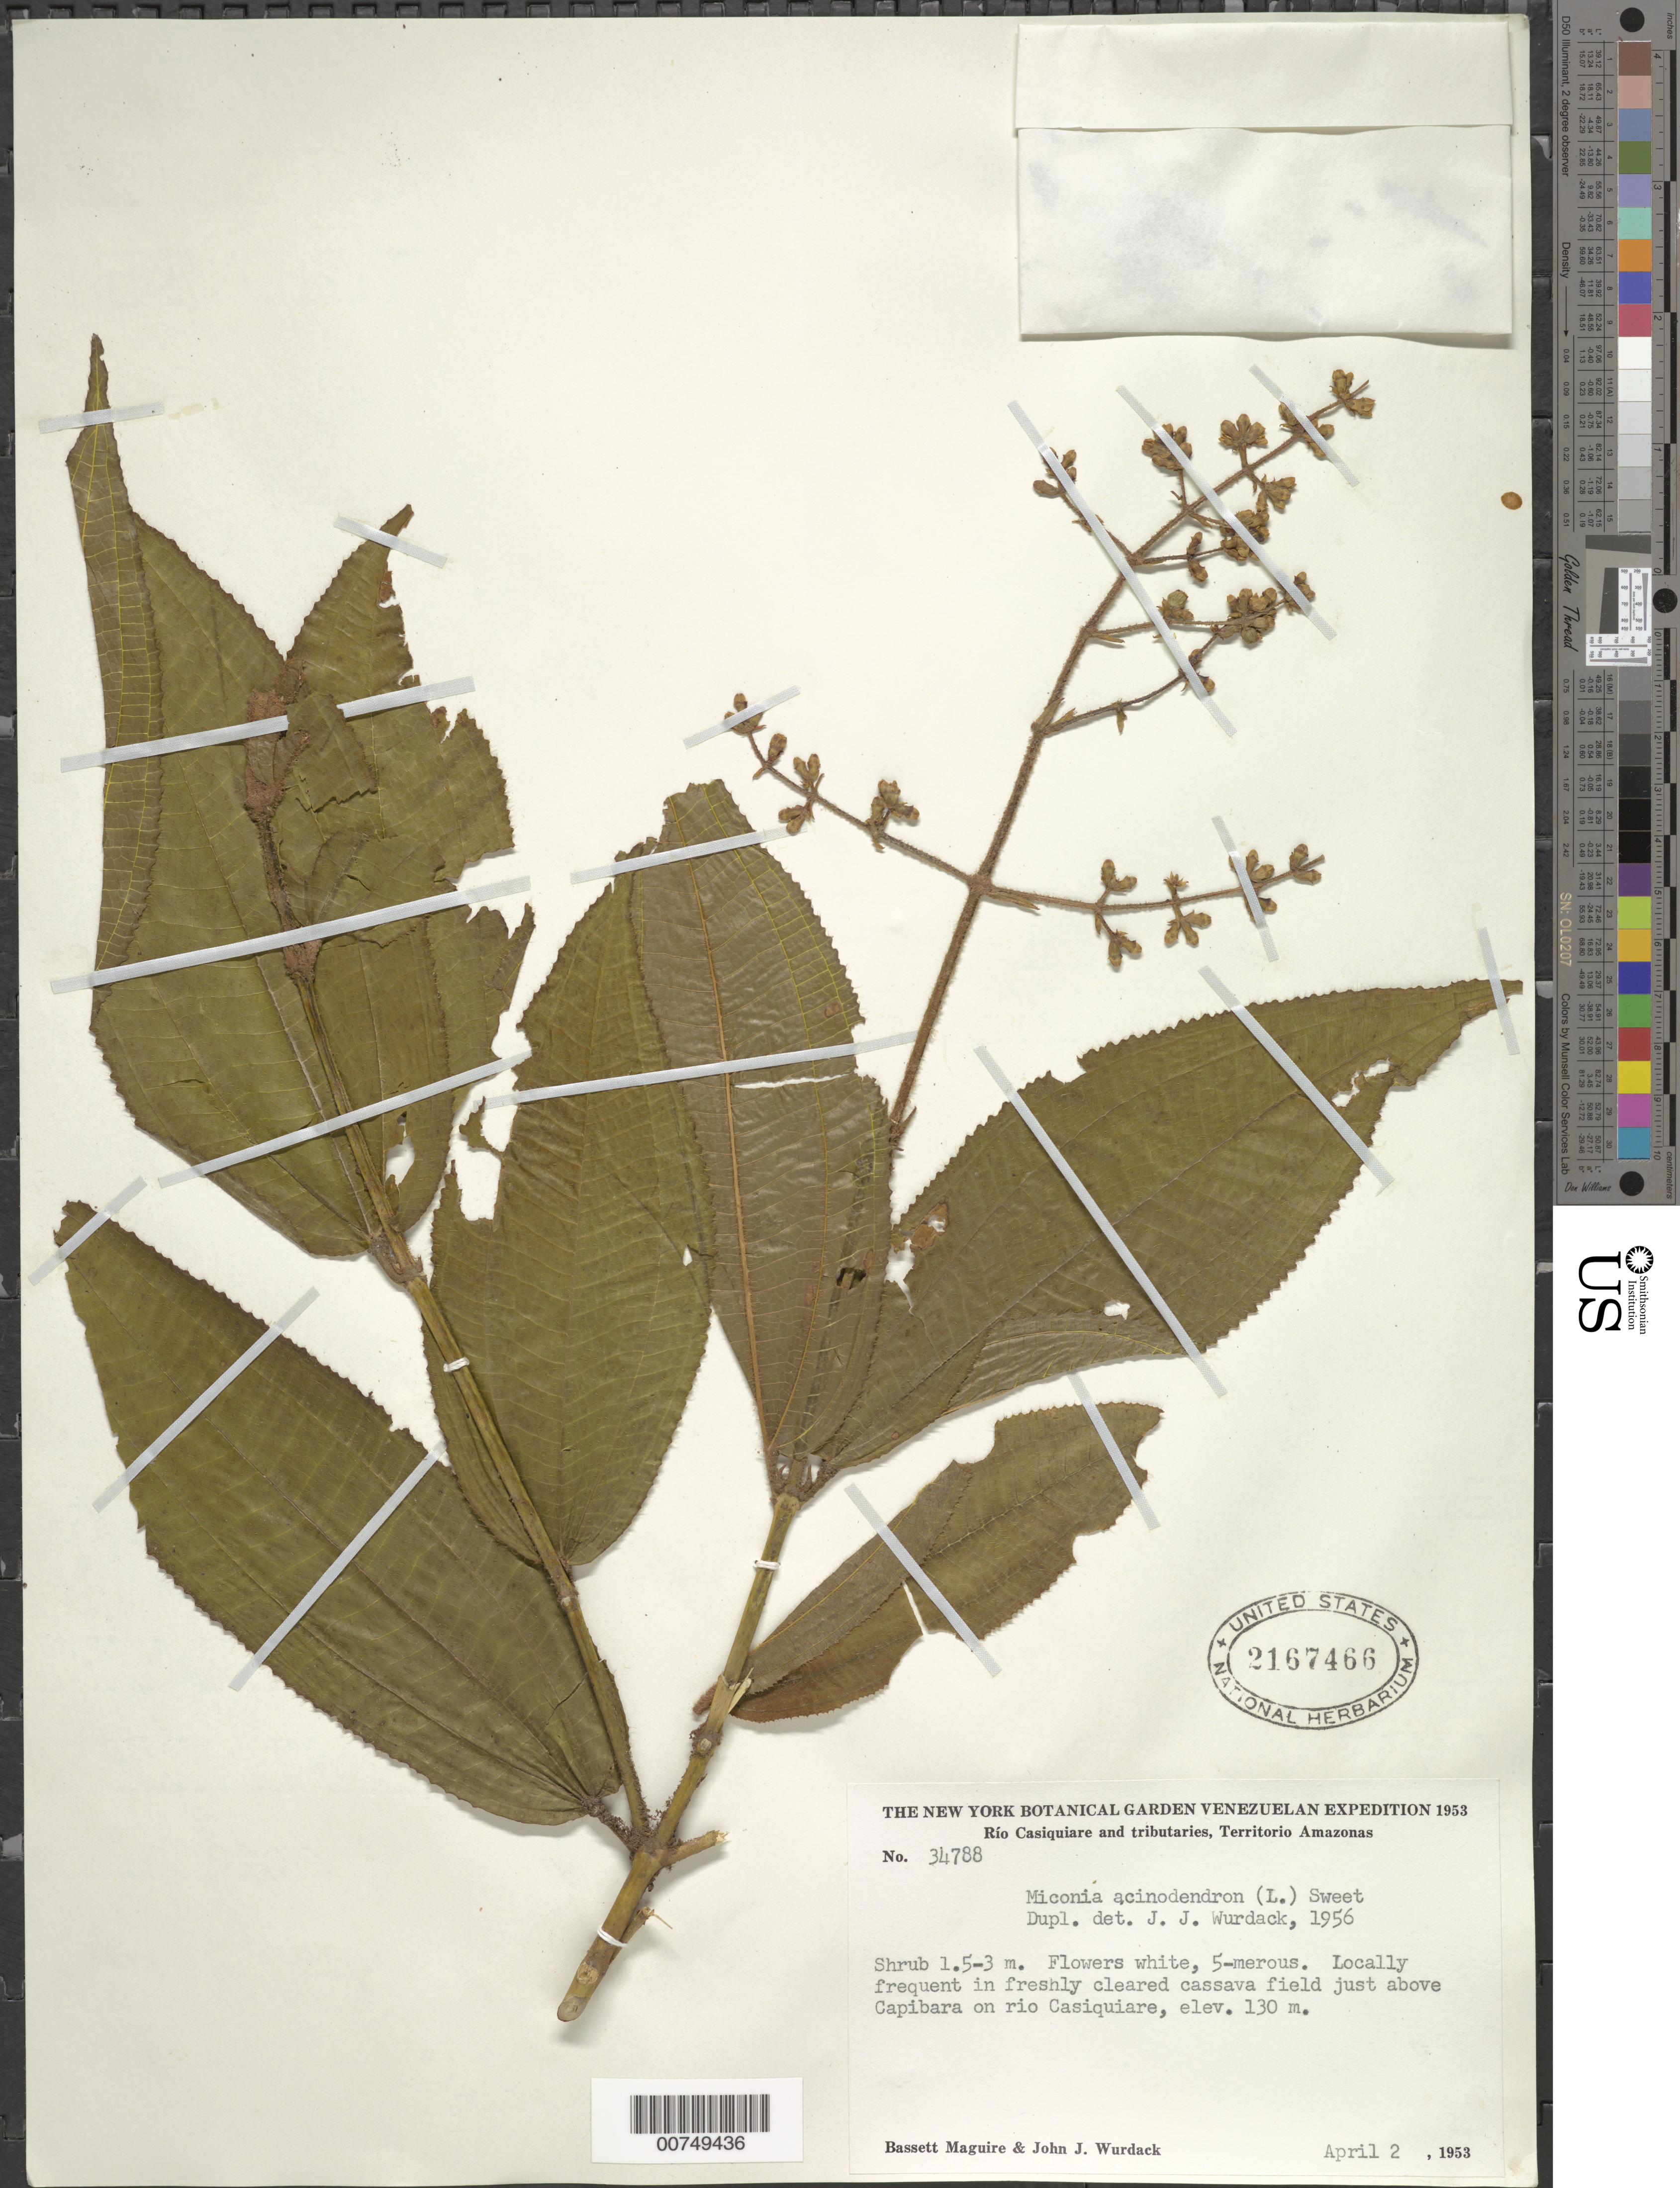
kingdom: Plantae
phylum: Tracheophyta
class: Magnoliopsida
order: Myrtales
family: Melastomataceae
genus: Miconia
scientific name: Miconia acinodendron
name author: (L.) Sweet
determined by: Wurdack, John J., (US), US (UNITED STATES)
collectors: B. Maguire & J. J. Wurdack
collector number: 34788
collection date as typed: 2-Apr-53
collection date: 1953-04-02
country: Venezuela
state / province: Amazonas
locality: Río Casiquiare, just above Capibara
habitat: Freshly cleared cassava field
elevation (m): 130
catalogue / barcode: US 2167466